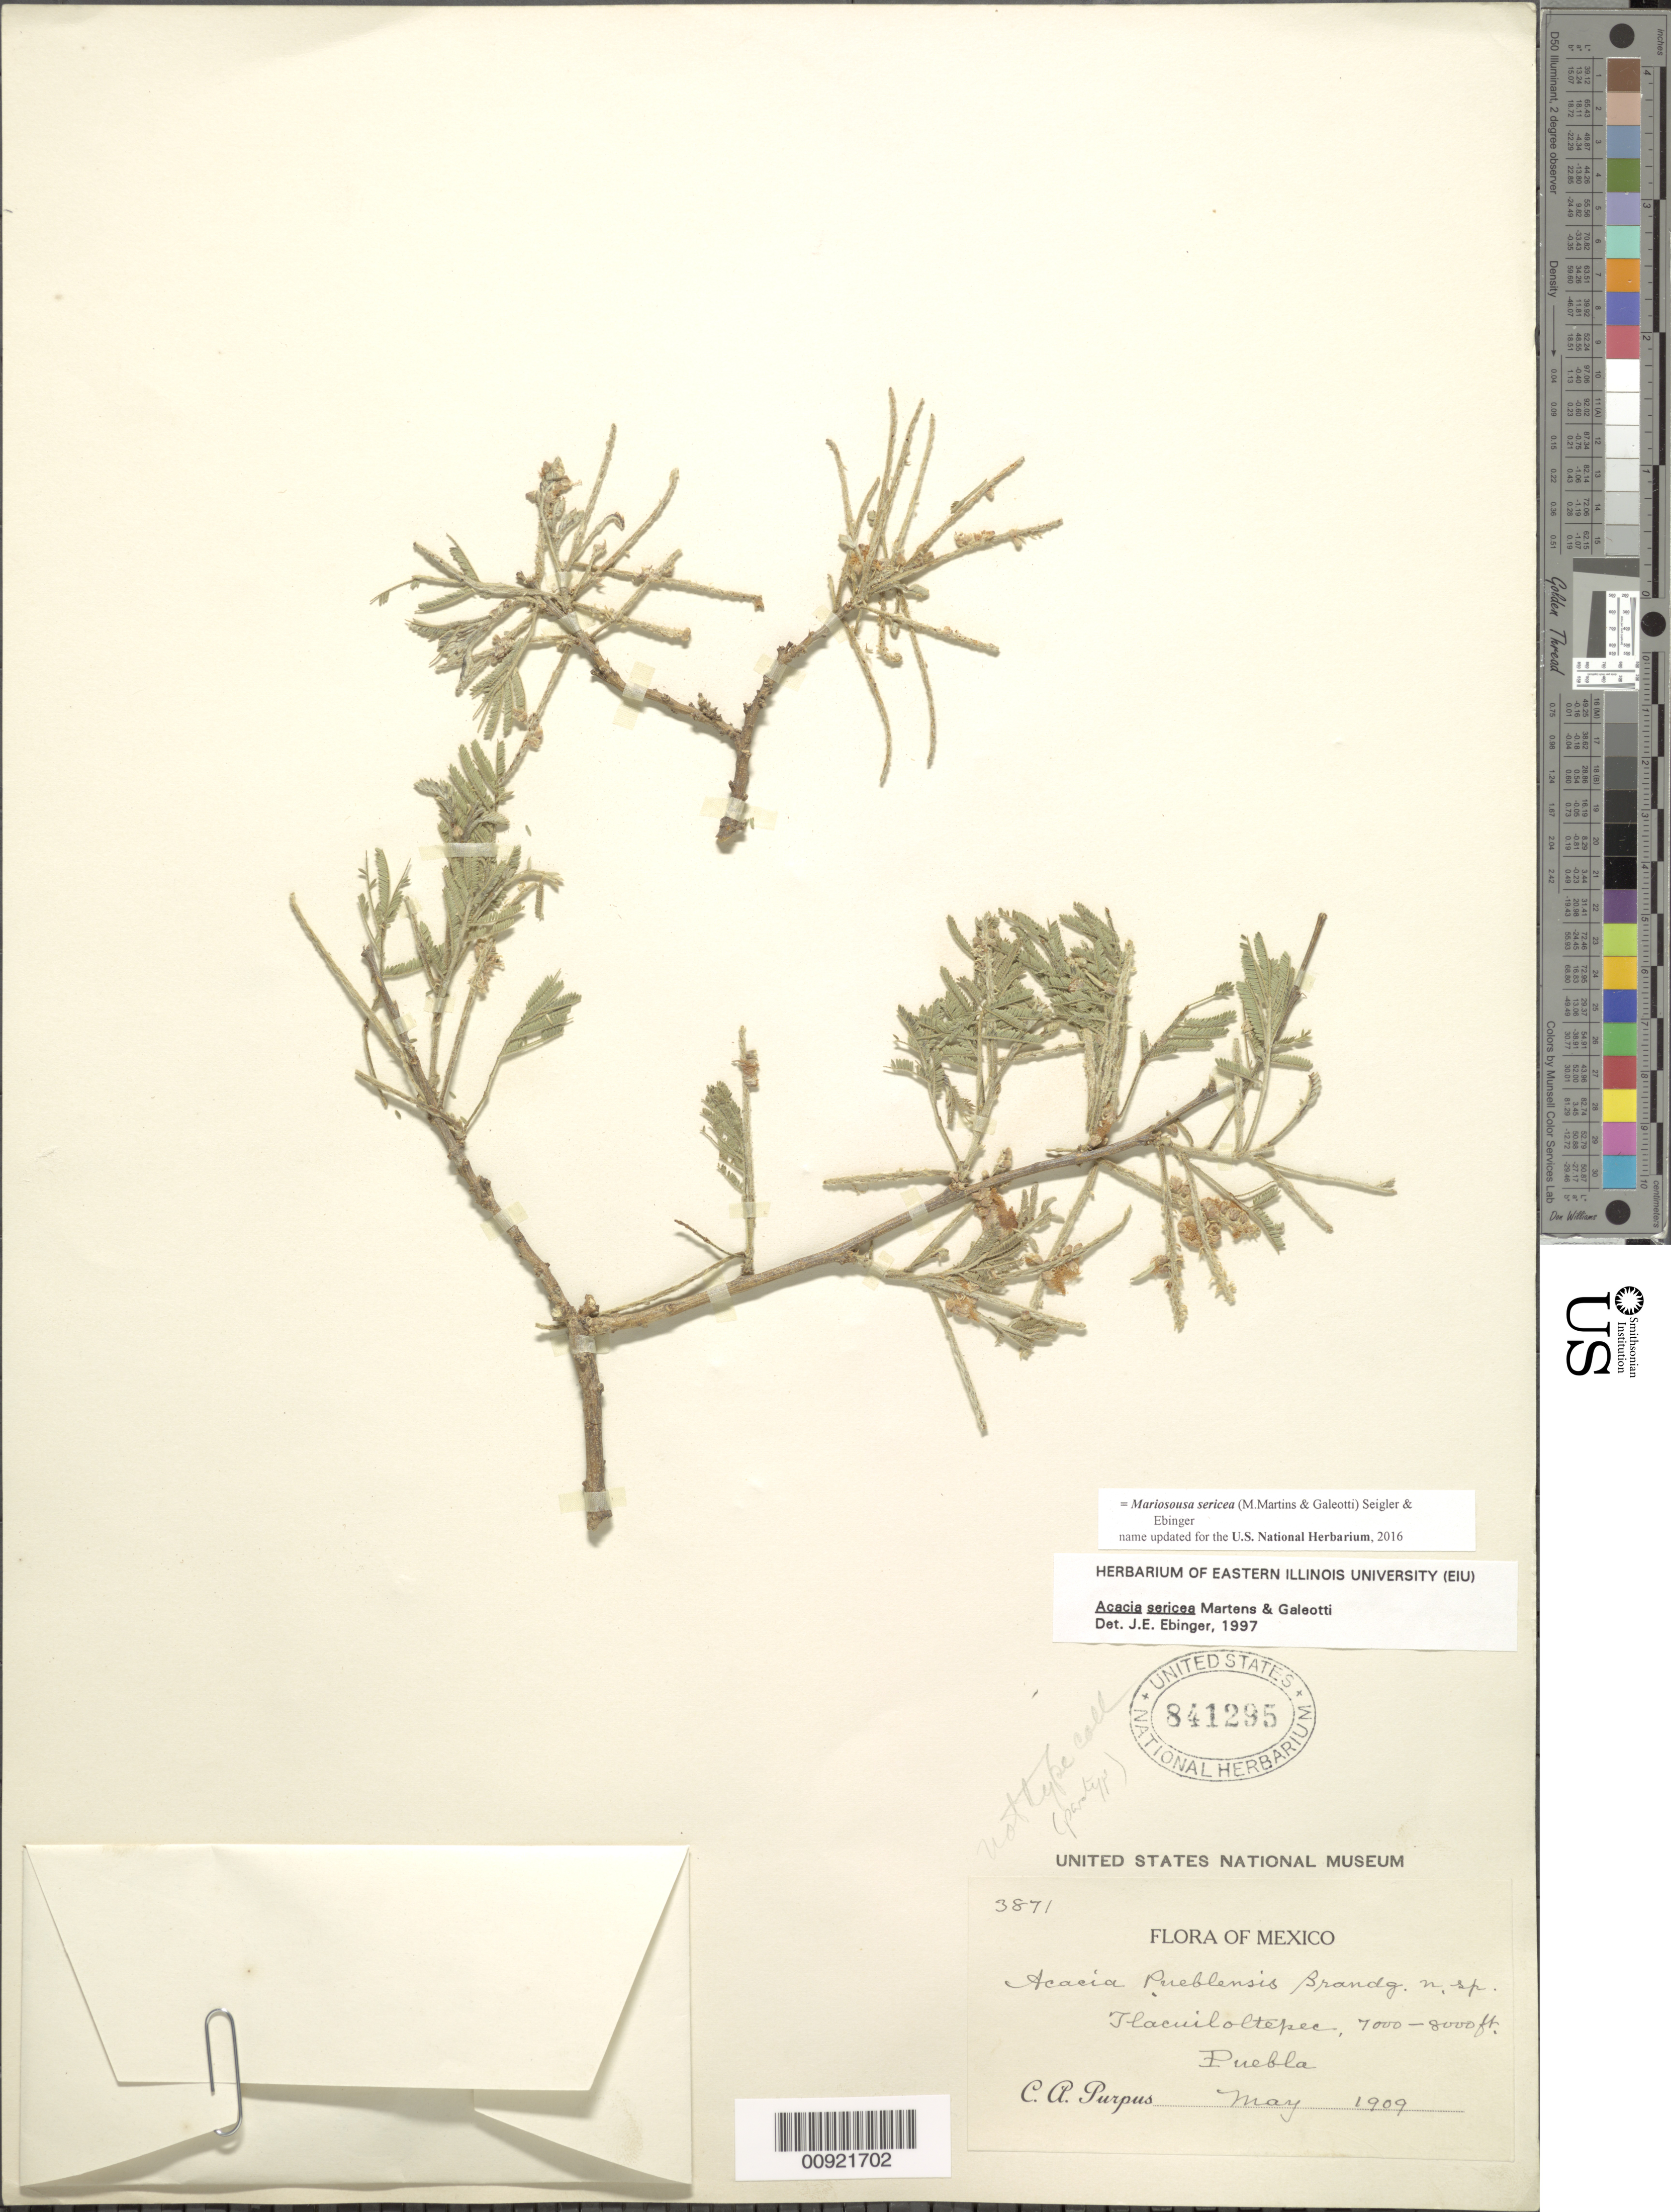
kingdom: Plantae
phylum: Tracheophyta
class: Magnoliopsida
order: Fabales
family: Fabaceae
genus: Mariosousa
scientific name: Mariosousa sericea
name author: (M. Martens & Galeotti) Seigler & Ebinger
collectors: C. A. Purpus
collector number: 3871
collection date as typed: May 1909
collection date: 1909-05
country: Mexico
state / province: Puebla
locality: Tlacuiloltepec, Puebla.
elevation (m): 2134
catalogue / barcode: US 841295